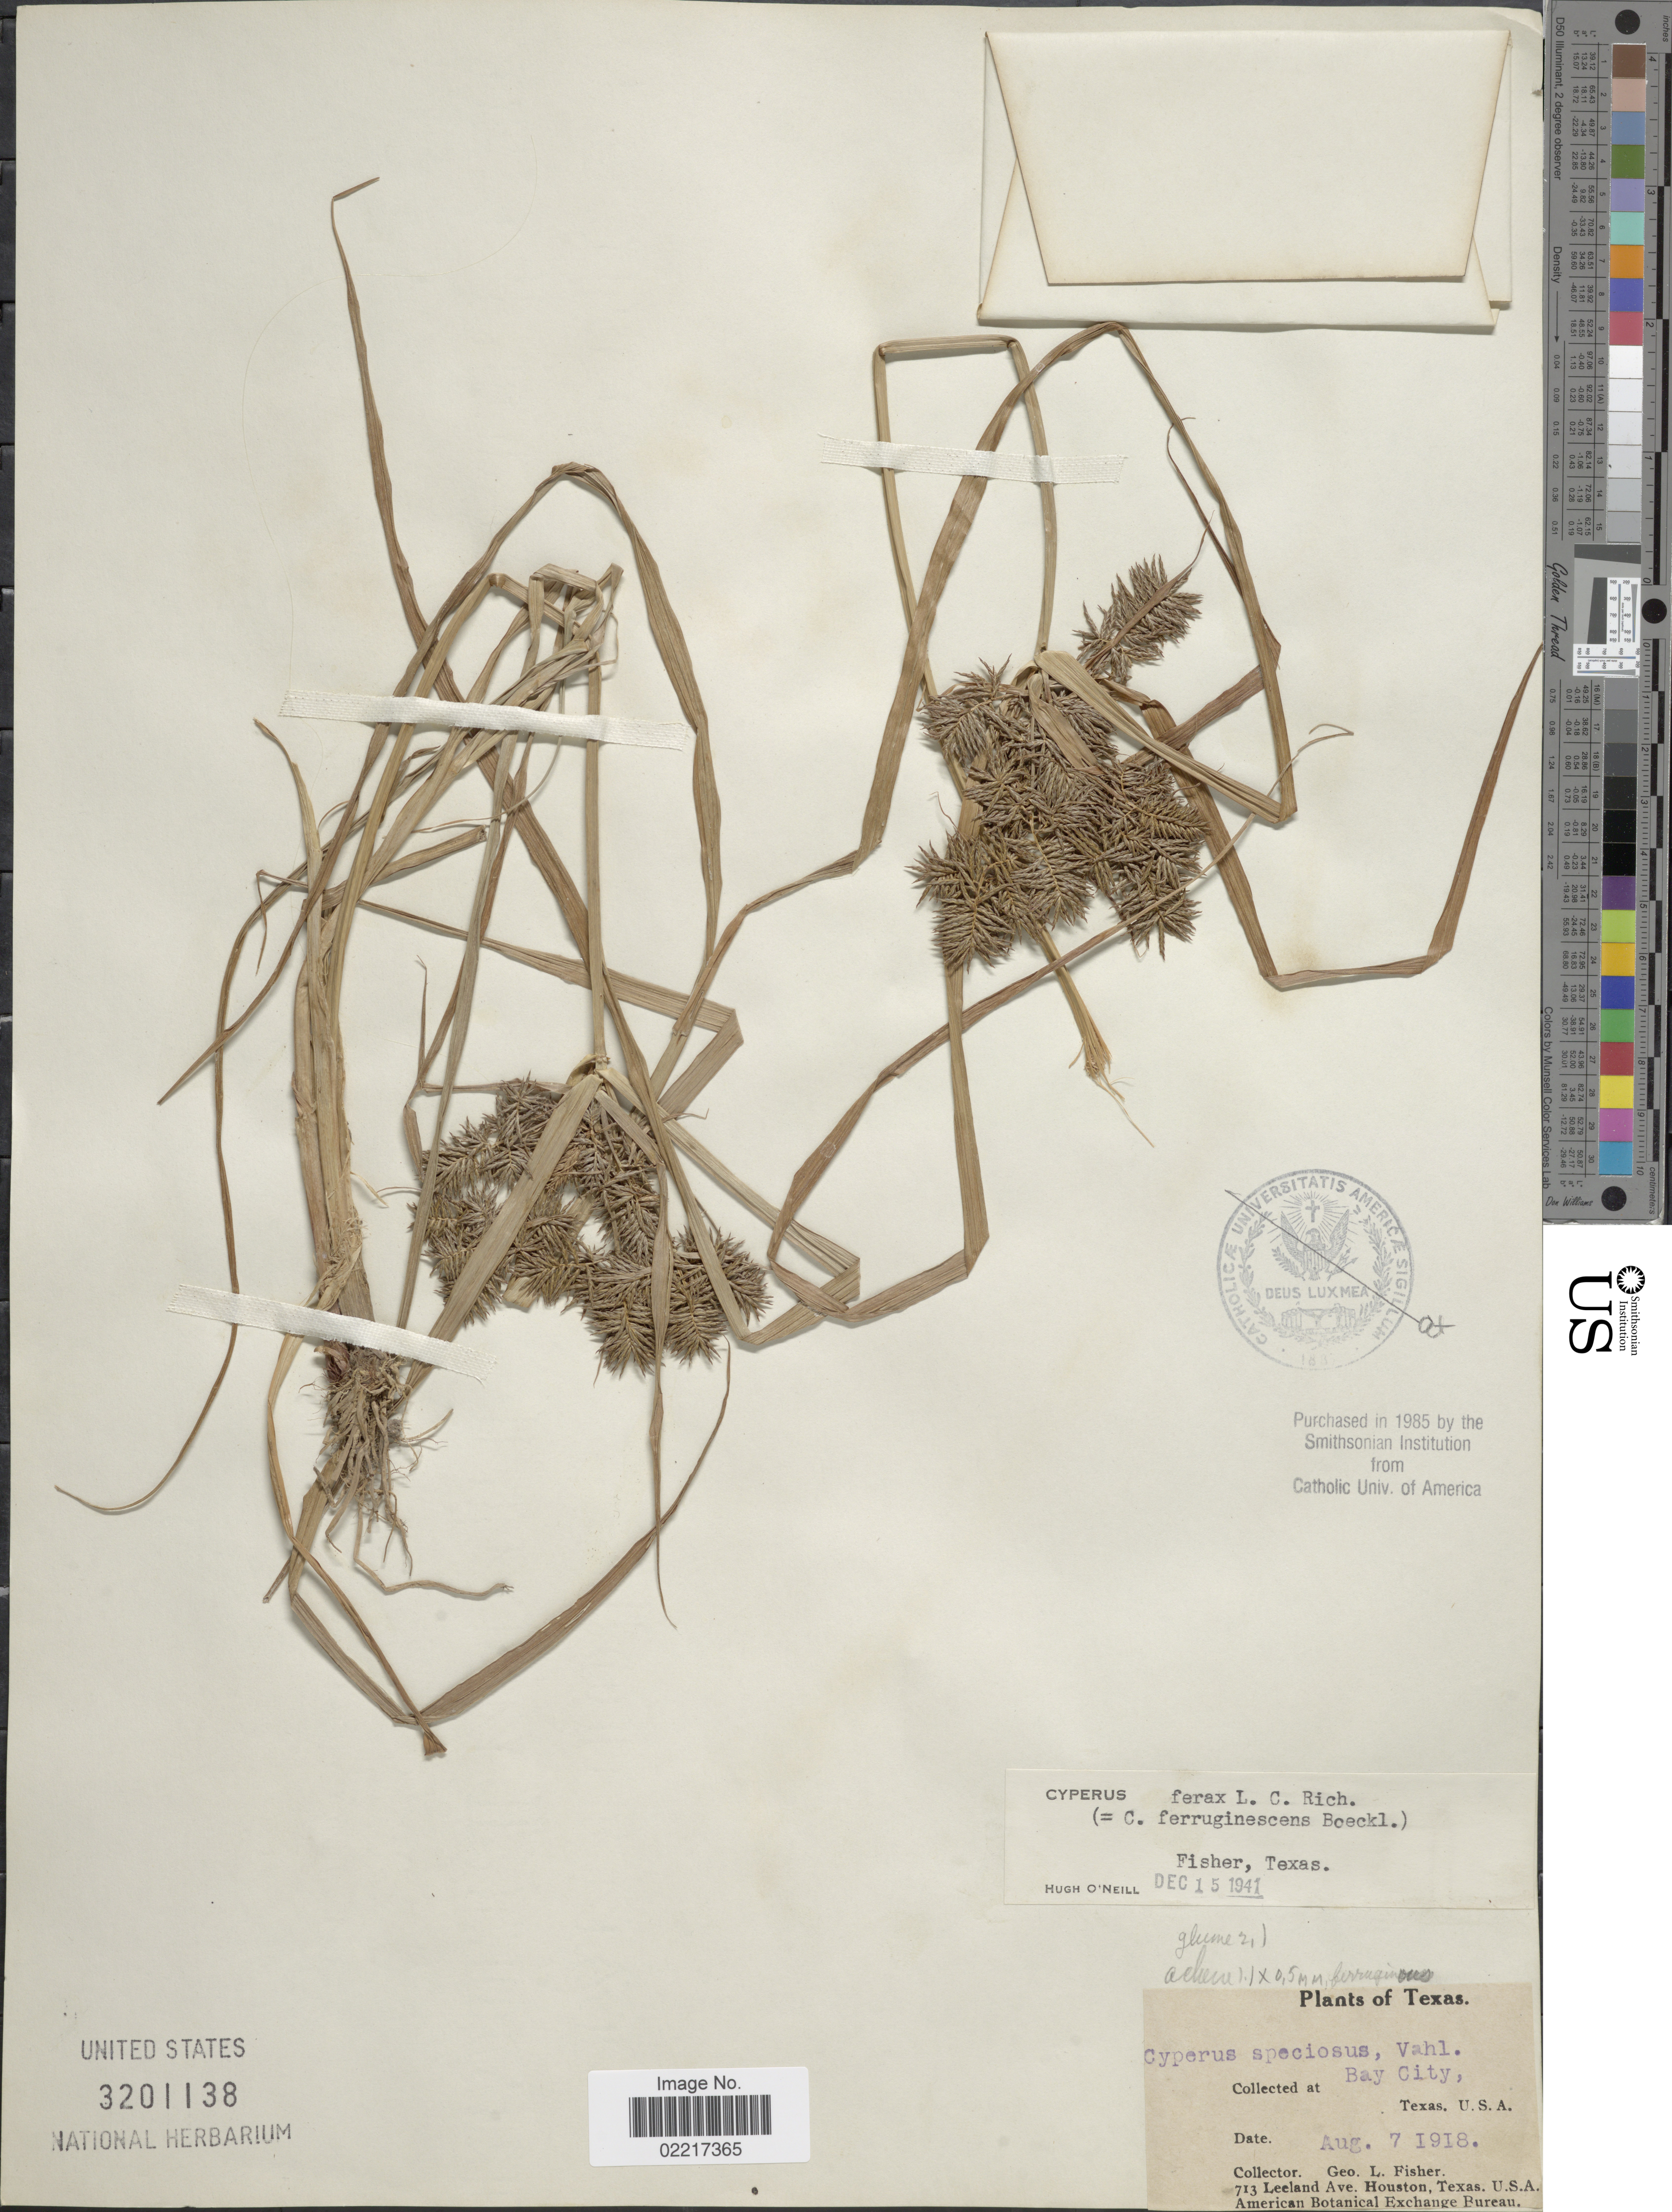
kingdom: Plantae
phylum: Tracheophyta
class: Liliopsida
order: Poales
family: Cyperaceae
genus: Cyperus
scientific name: Cyperus odoratus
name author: L.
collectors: G. L. Fisher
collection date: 1918-08-07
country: United States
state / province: Texas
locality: Bay City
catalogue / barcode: US 3201138